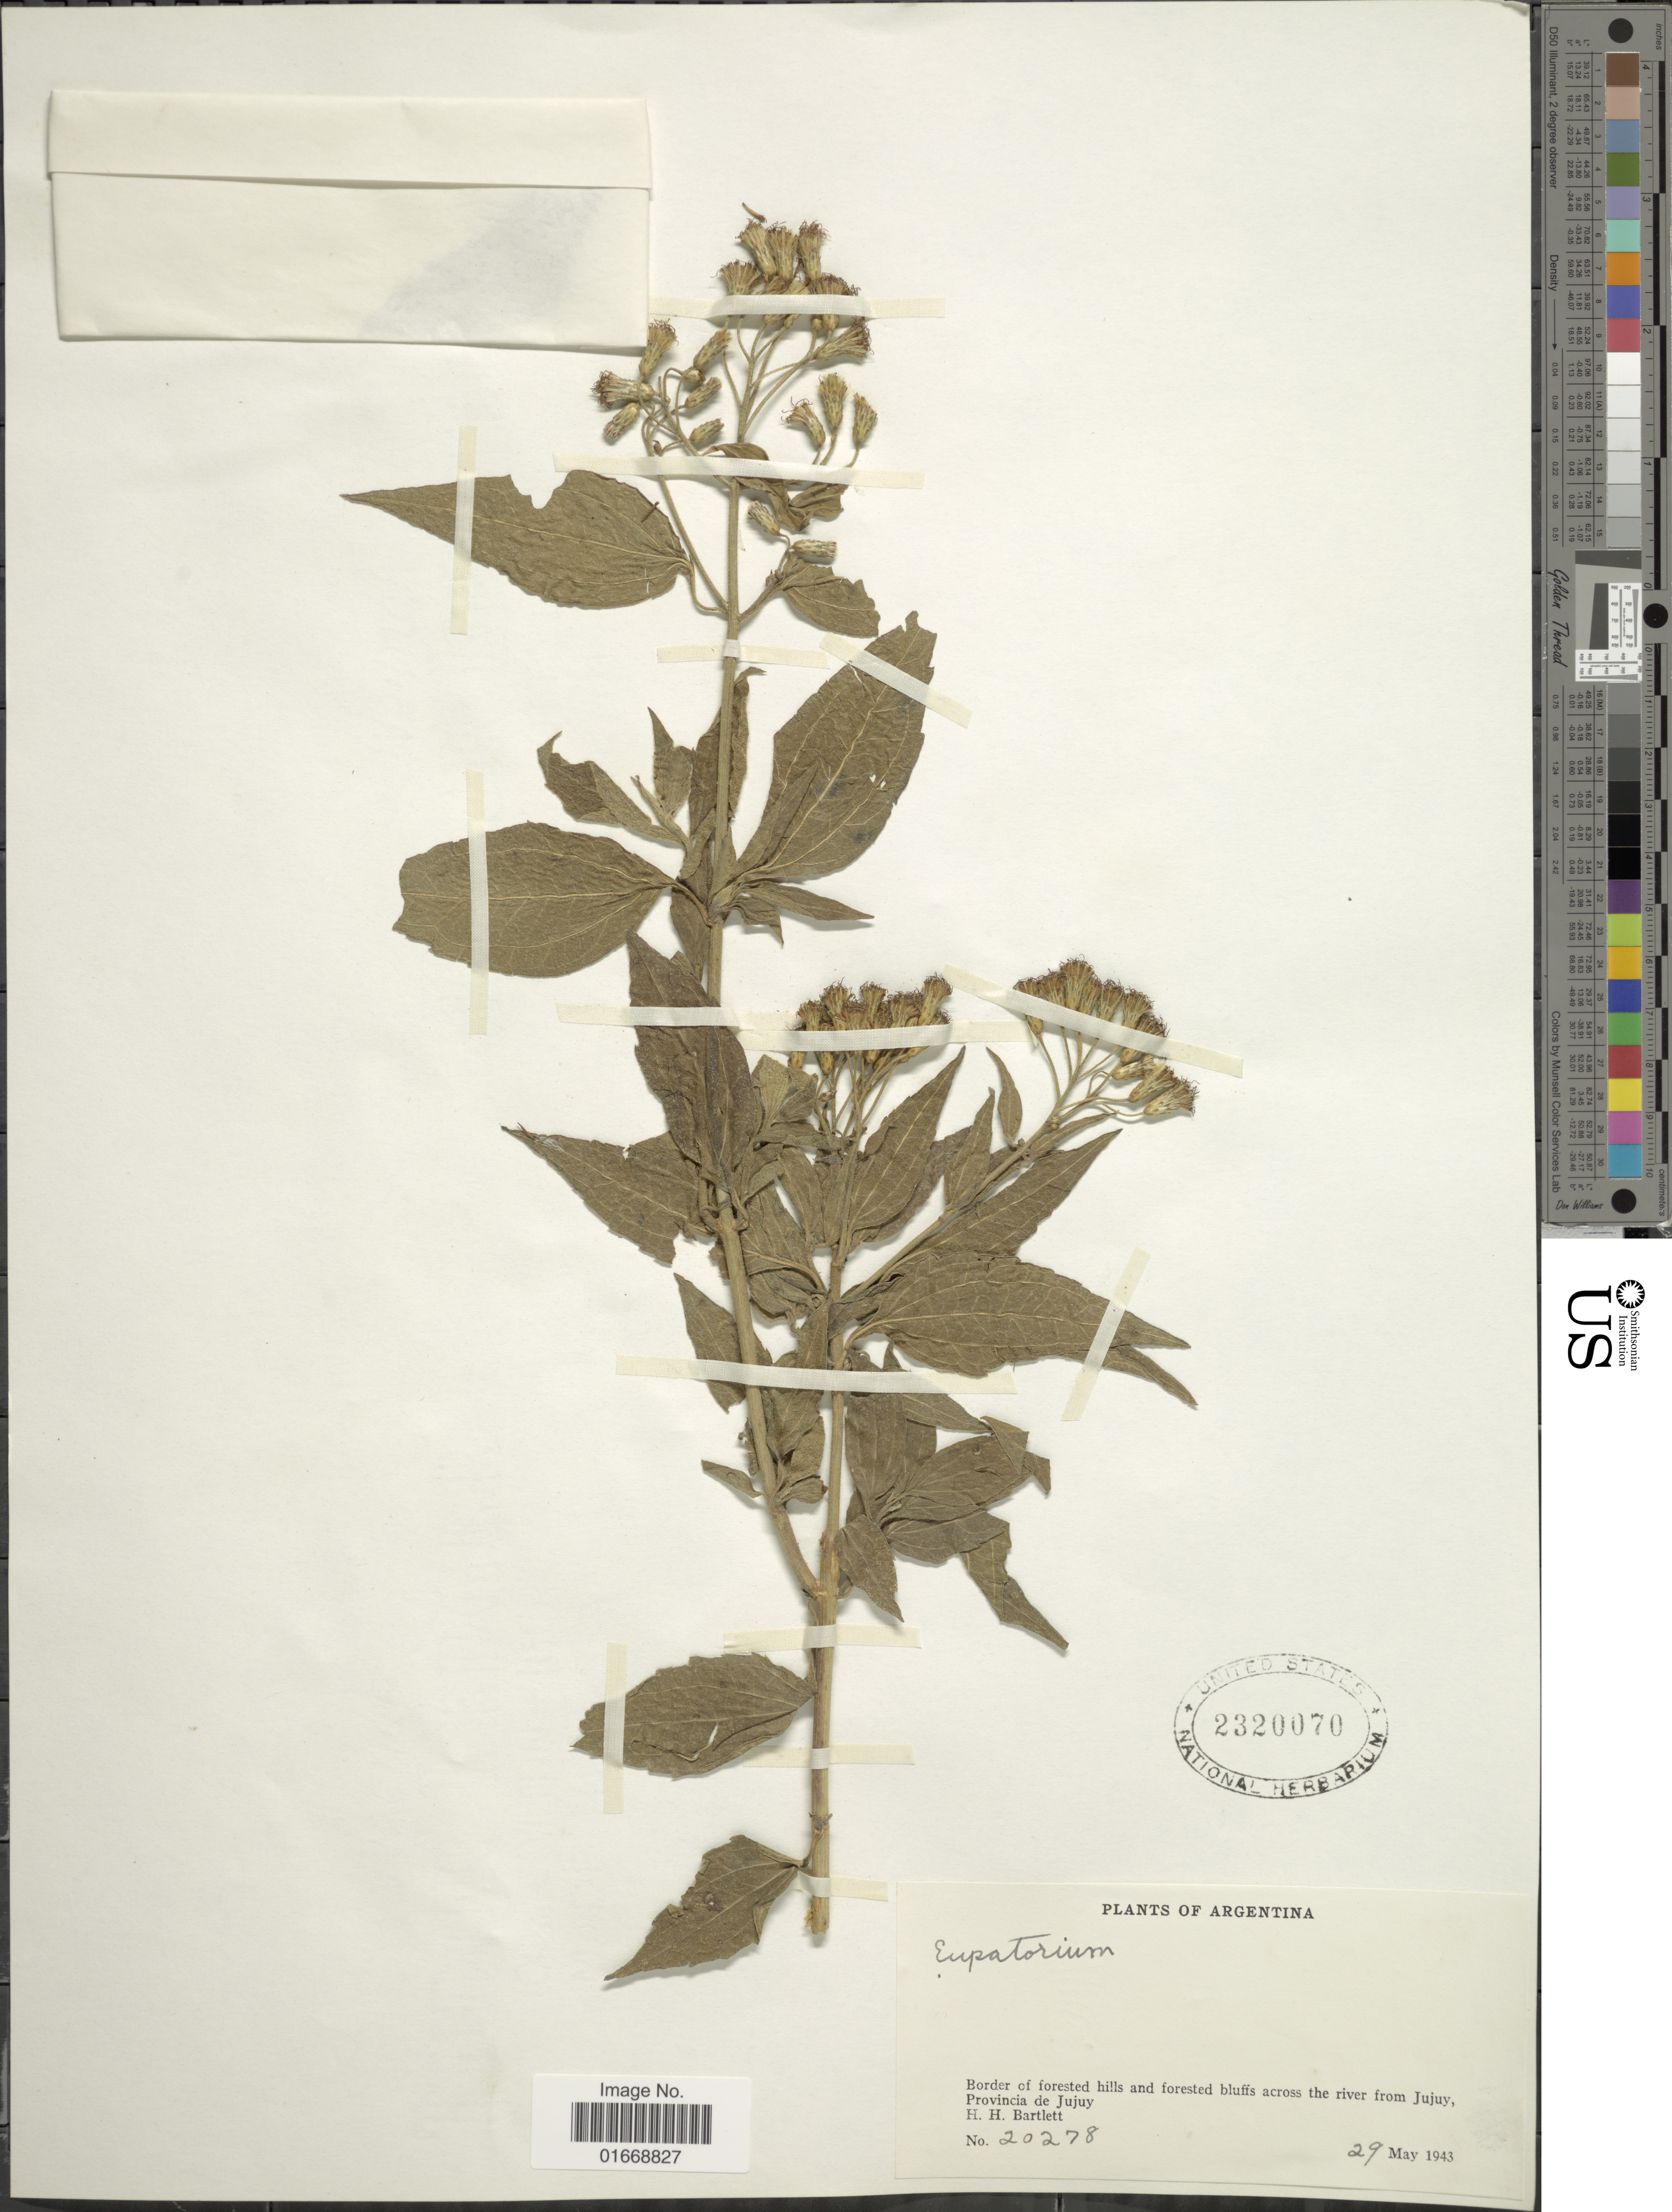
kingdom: Plantae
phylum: Tracheophyta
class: Magnoliopsida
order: Asterales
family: Asteraceae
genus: Chromolaena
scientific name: Chromolaena odorata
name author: (L.) R.M. King & H. Rob.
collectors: H. H. Bartlett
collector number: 20278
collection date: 1943-05-29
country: Argentina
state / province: Jujuy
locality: Across the river from Jujuy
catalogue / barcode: US 2320070